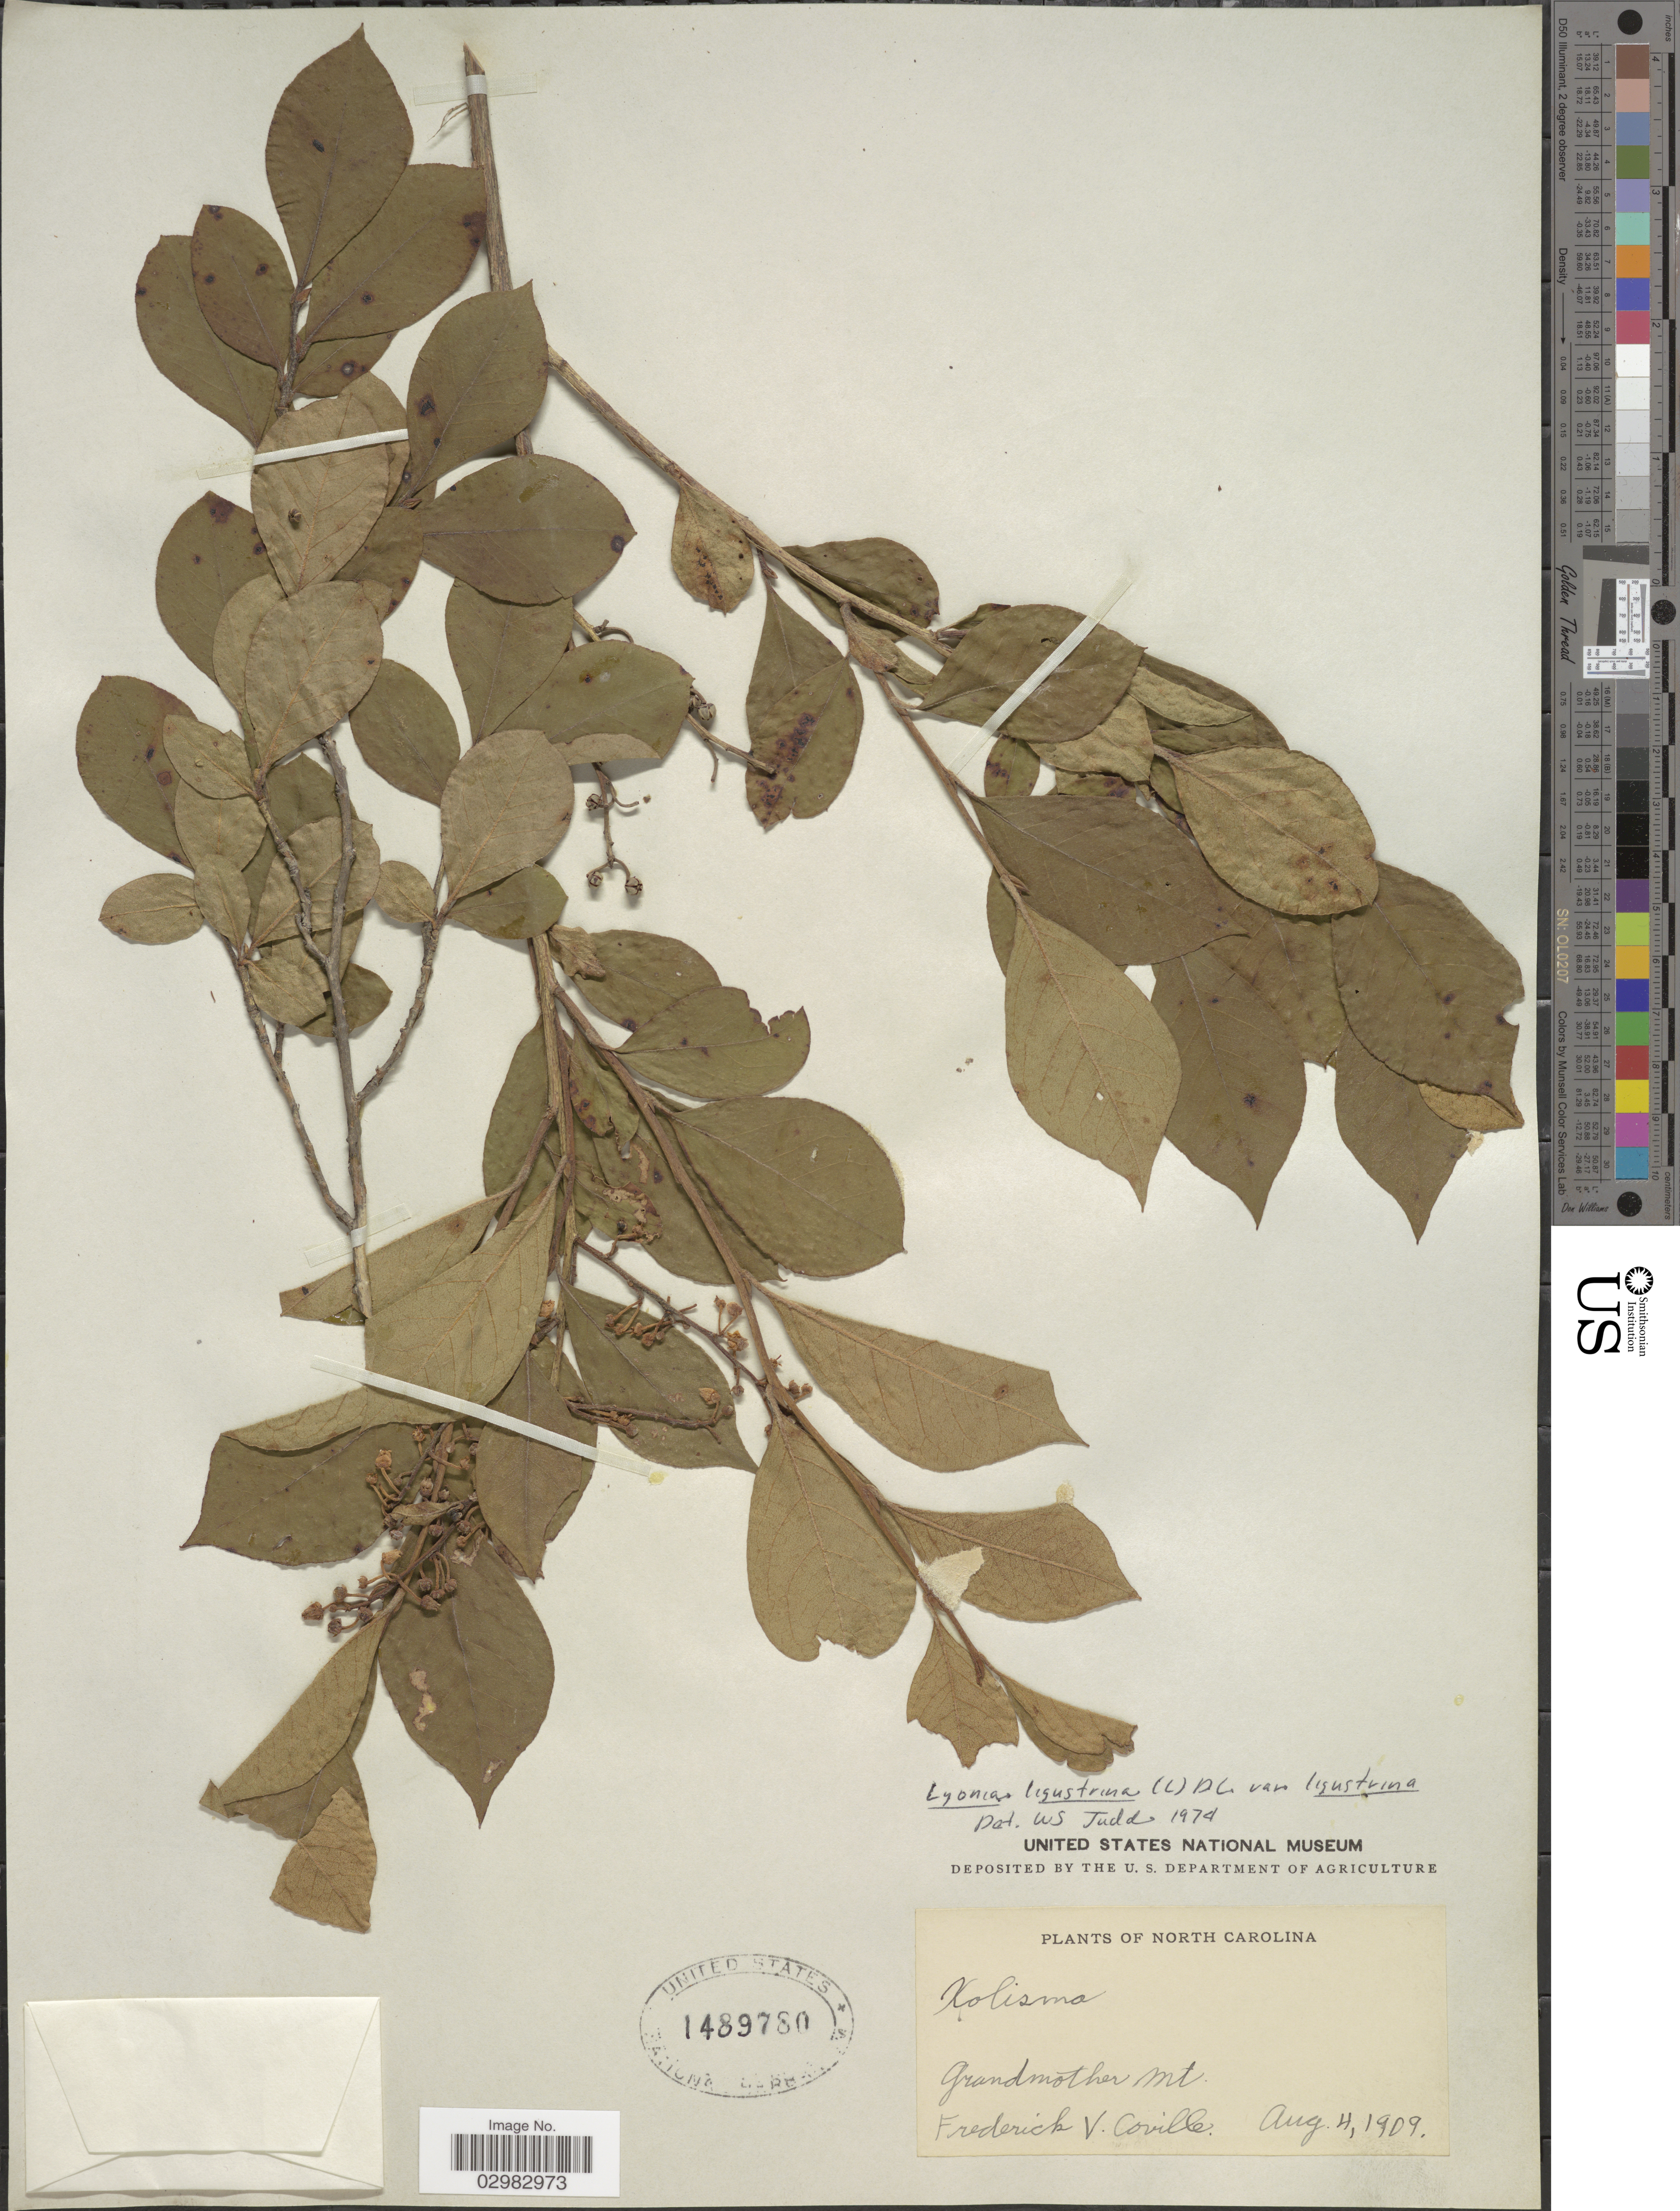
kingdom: Plantae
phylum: Tracheophyta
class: Magnoliopsida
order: Ericales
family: Ericaceae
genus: Lyonia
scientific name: Lyonia ligustrina var. ligustrina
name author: (L.) DC.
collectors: F. V. Coville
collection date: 1909-08-04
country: United States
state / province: North Carolina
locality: Grandmother Mt.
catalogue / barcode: US 1489780